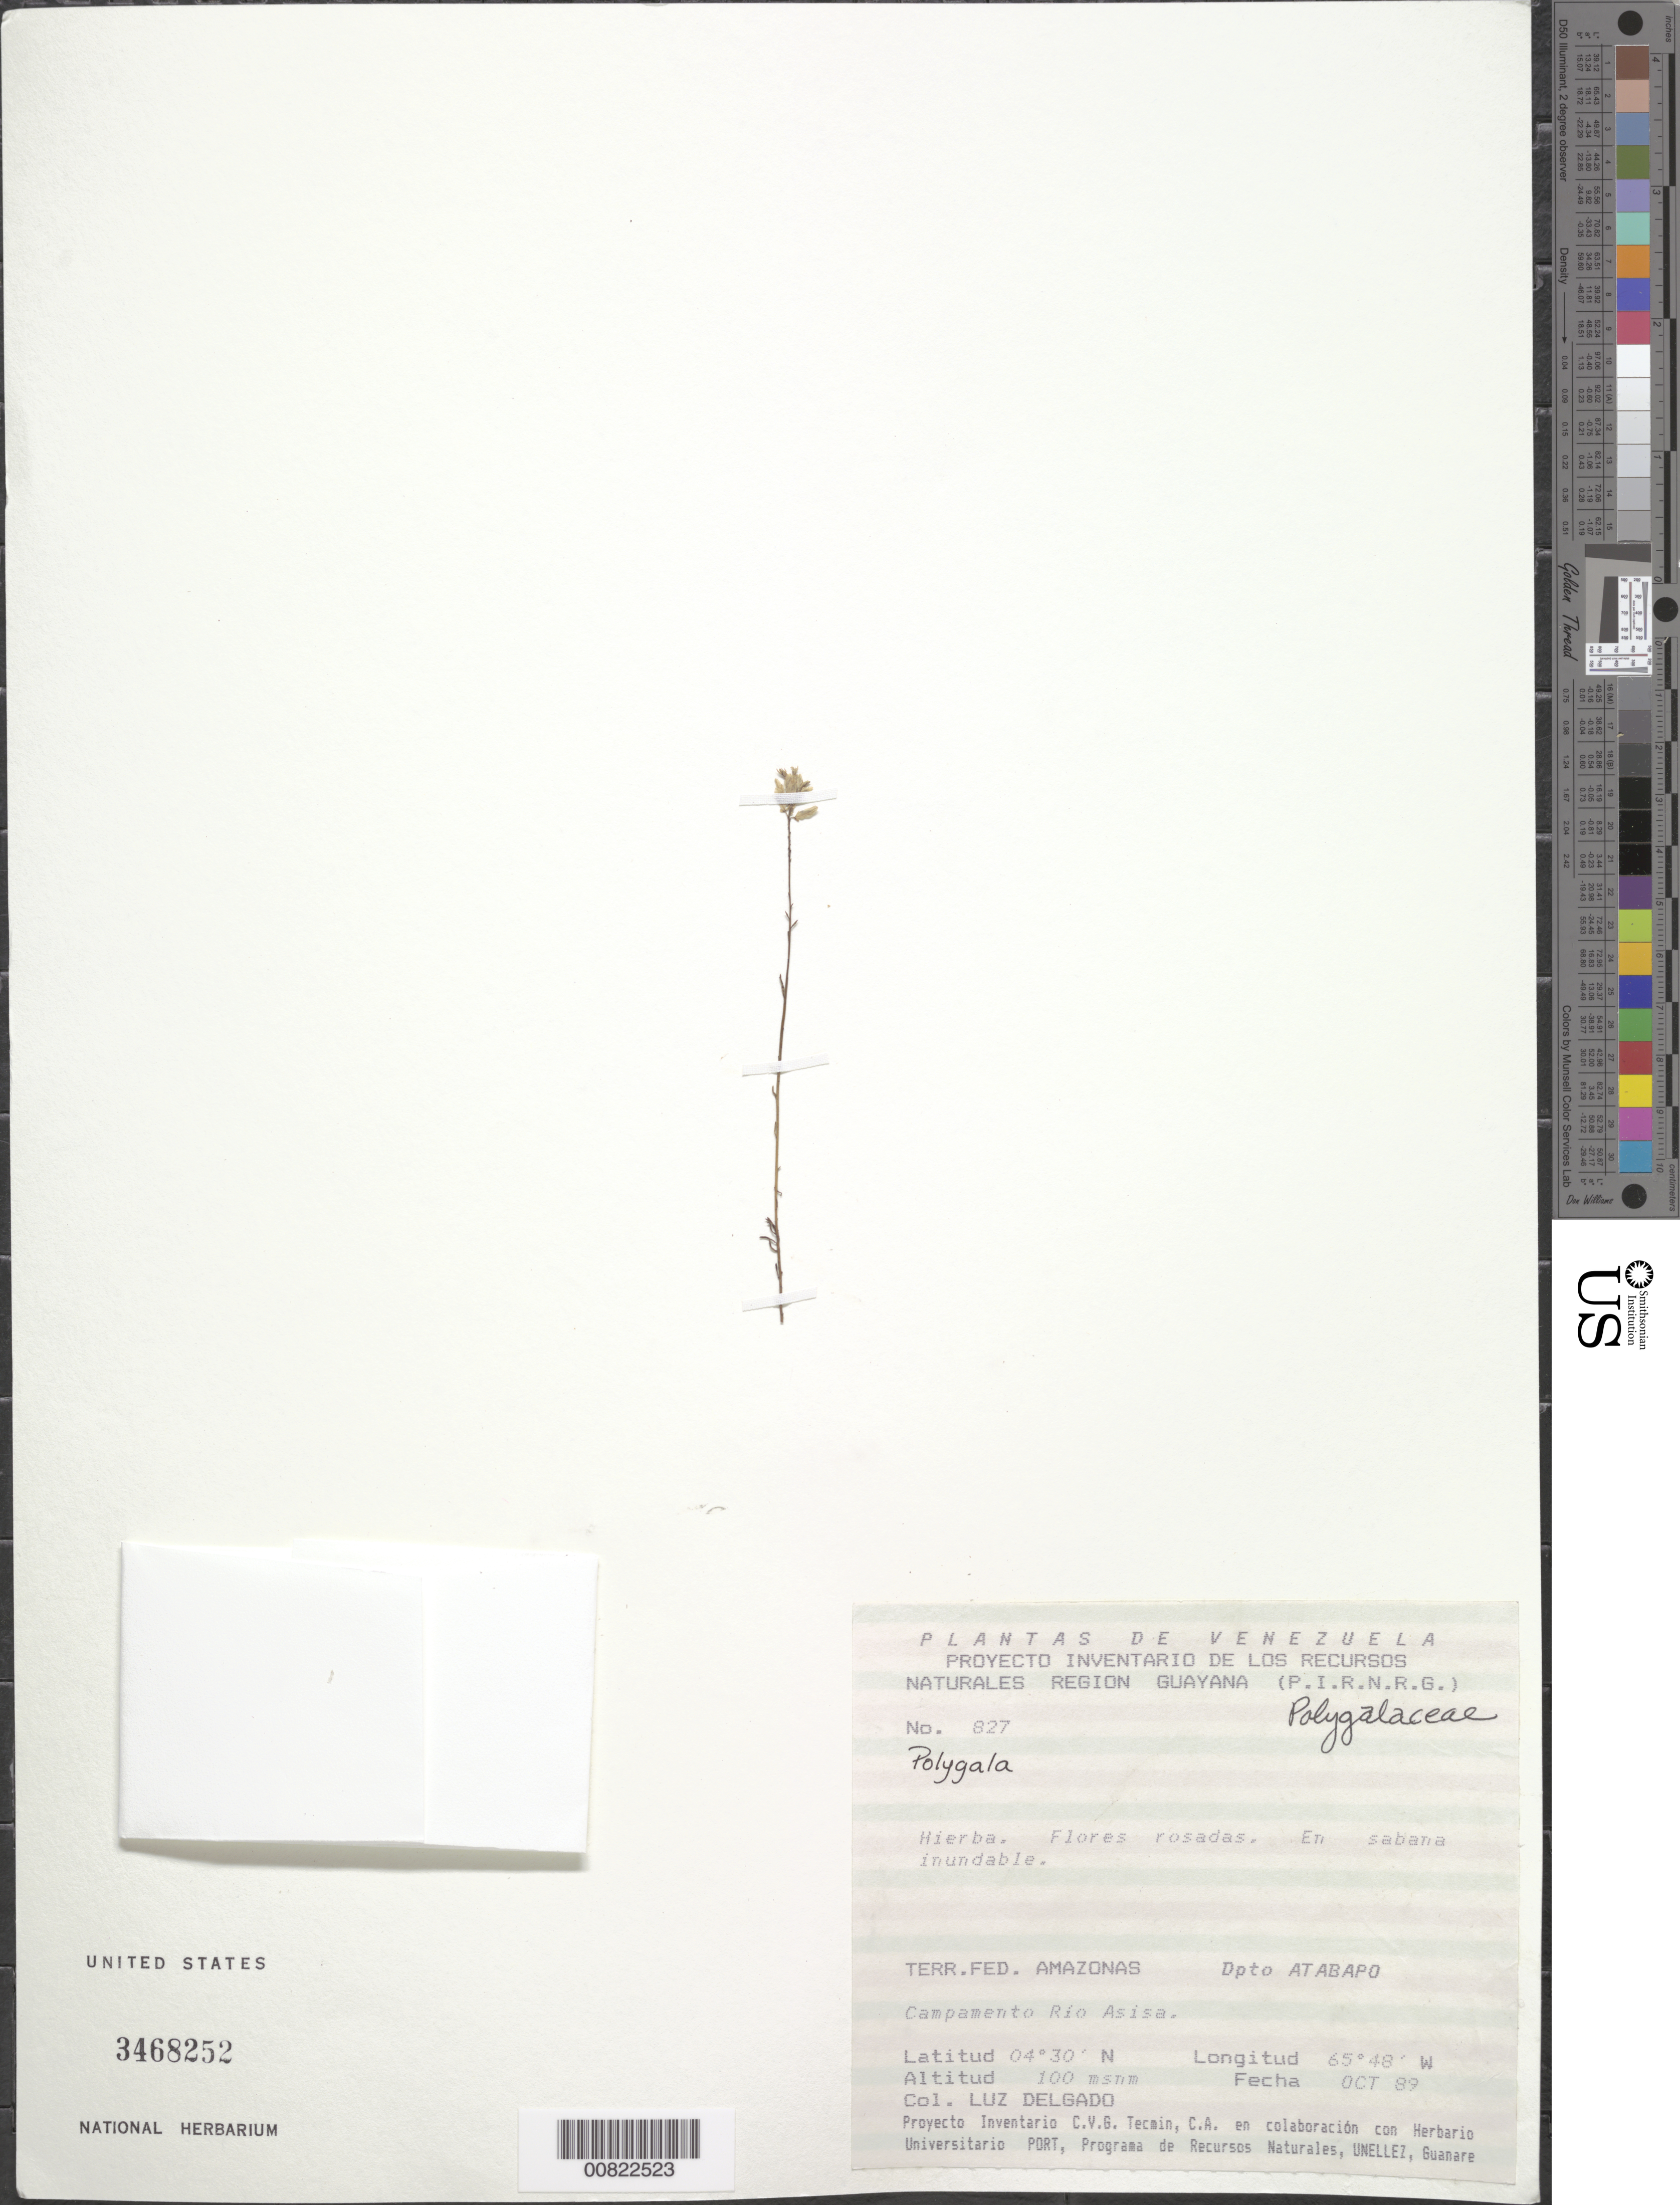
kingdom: Plantae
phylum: Tracheophyta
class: Magnoliopsida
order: Fabales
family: Polygalaceae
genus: Polygala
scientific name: Polygala longicaulis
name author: Kunth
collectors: L. Delgado V.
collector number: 827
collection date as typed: Oct-89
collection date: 1989-10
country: Venezuela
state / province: Amazonas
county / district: Atabapo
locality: Campamento Río Asisa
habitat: Sabana inundable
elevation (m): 100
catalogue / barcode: US 3468252